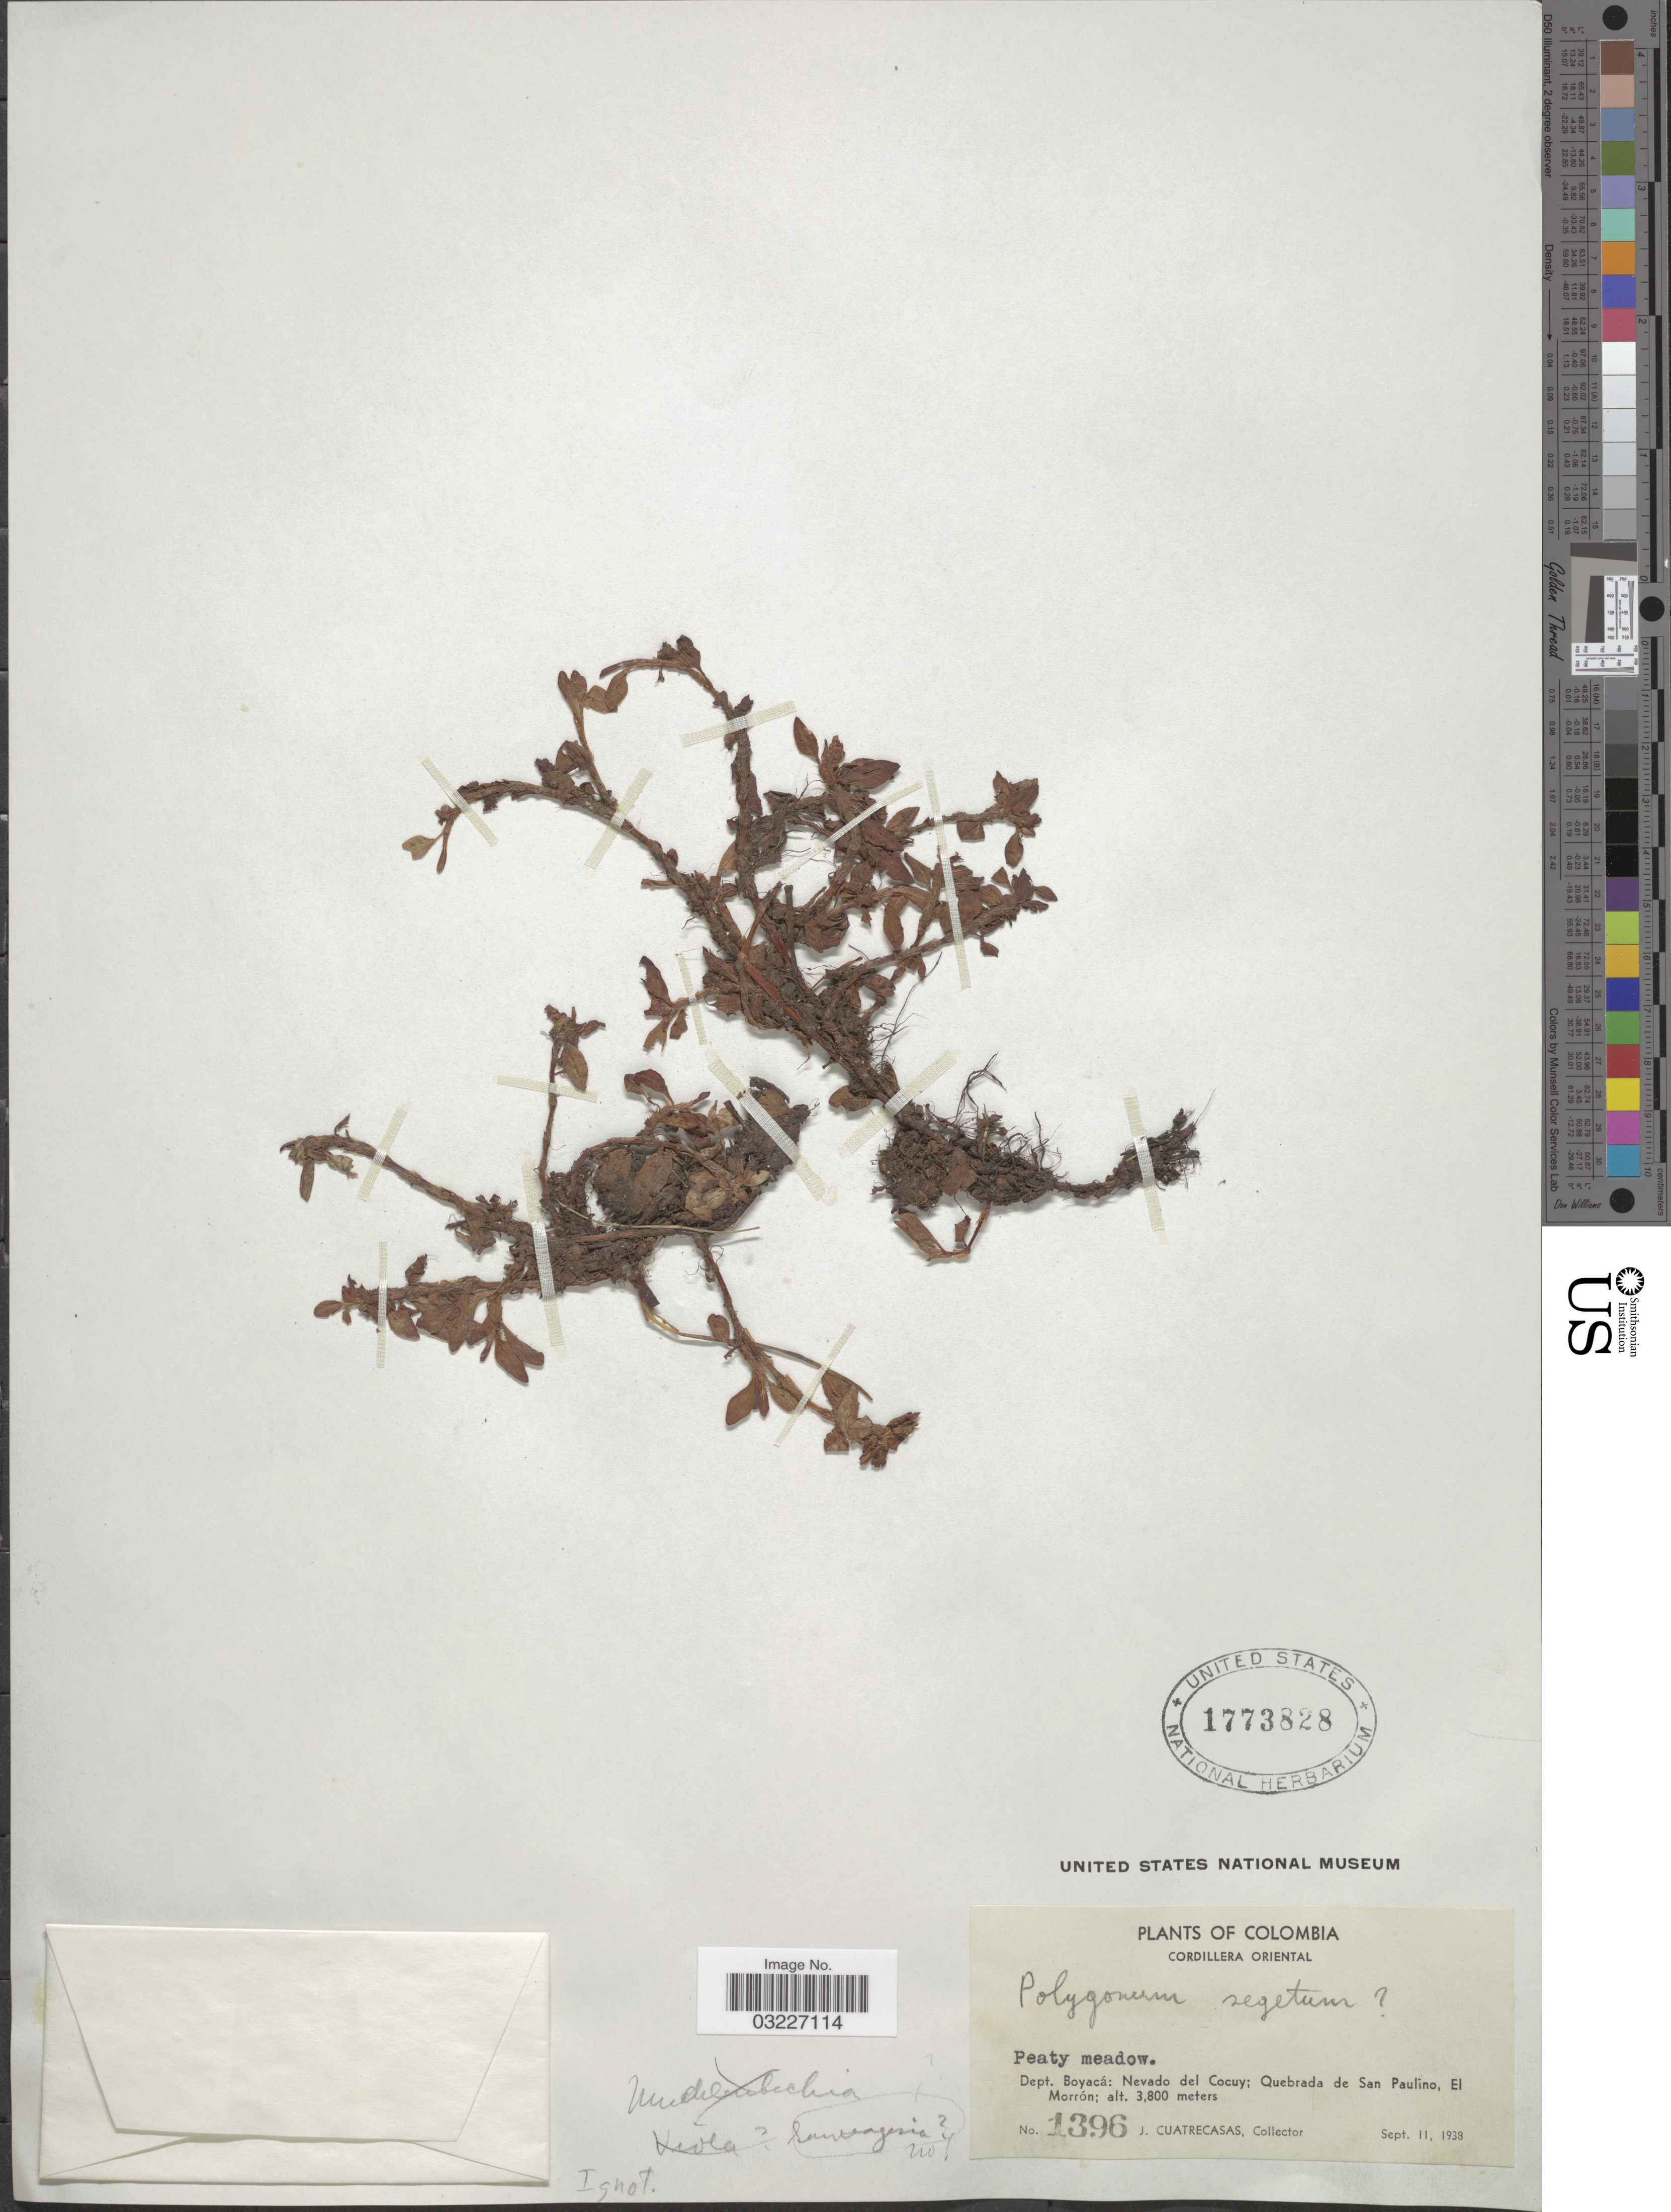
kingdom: Plantae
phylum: Tracheophyta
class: Magnoliopsida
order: Caryophyllales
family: Polygonaceae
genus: Polygonum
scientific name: Polygonum segetum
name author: Kunth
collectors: J. Cuatrecasas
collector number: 1396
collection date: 1938-09-11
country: Colombia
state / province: Boyacá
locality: Cordillera Oriental. Dept. Boyacá: Nevado del Cocuy; Quebrada de San Paulino, El Morrón.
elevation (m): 3800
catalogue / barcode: US 1773828